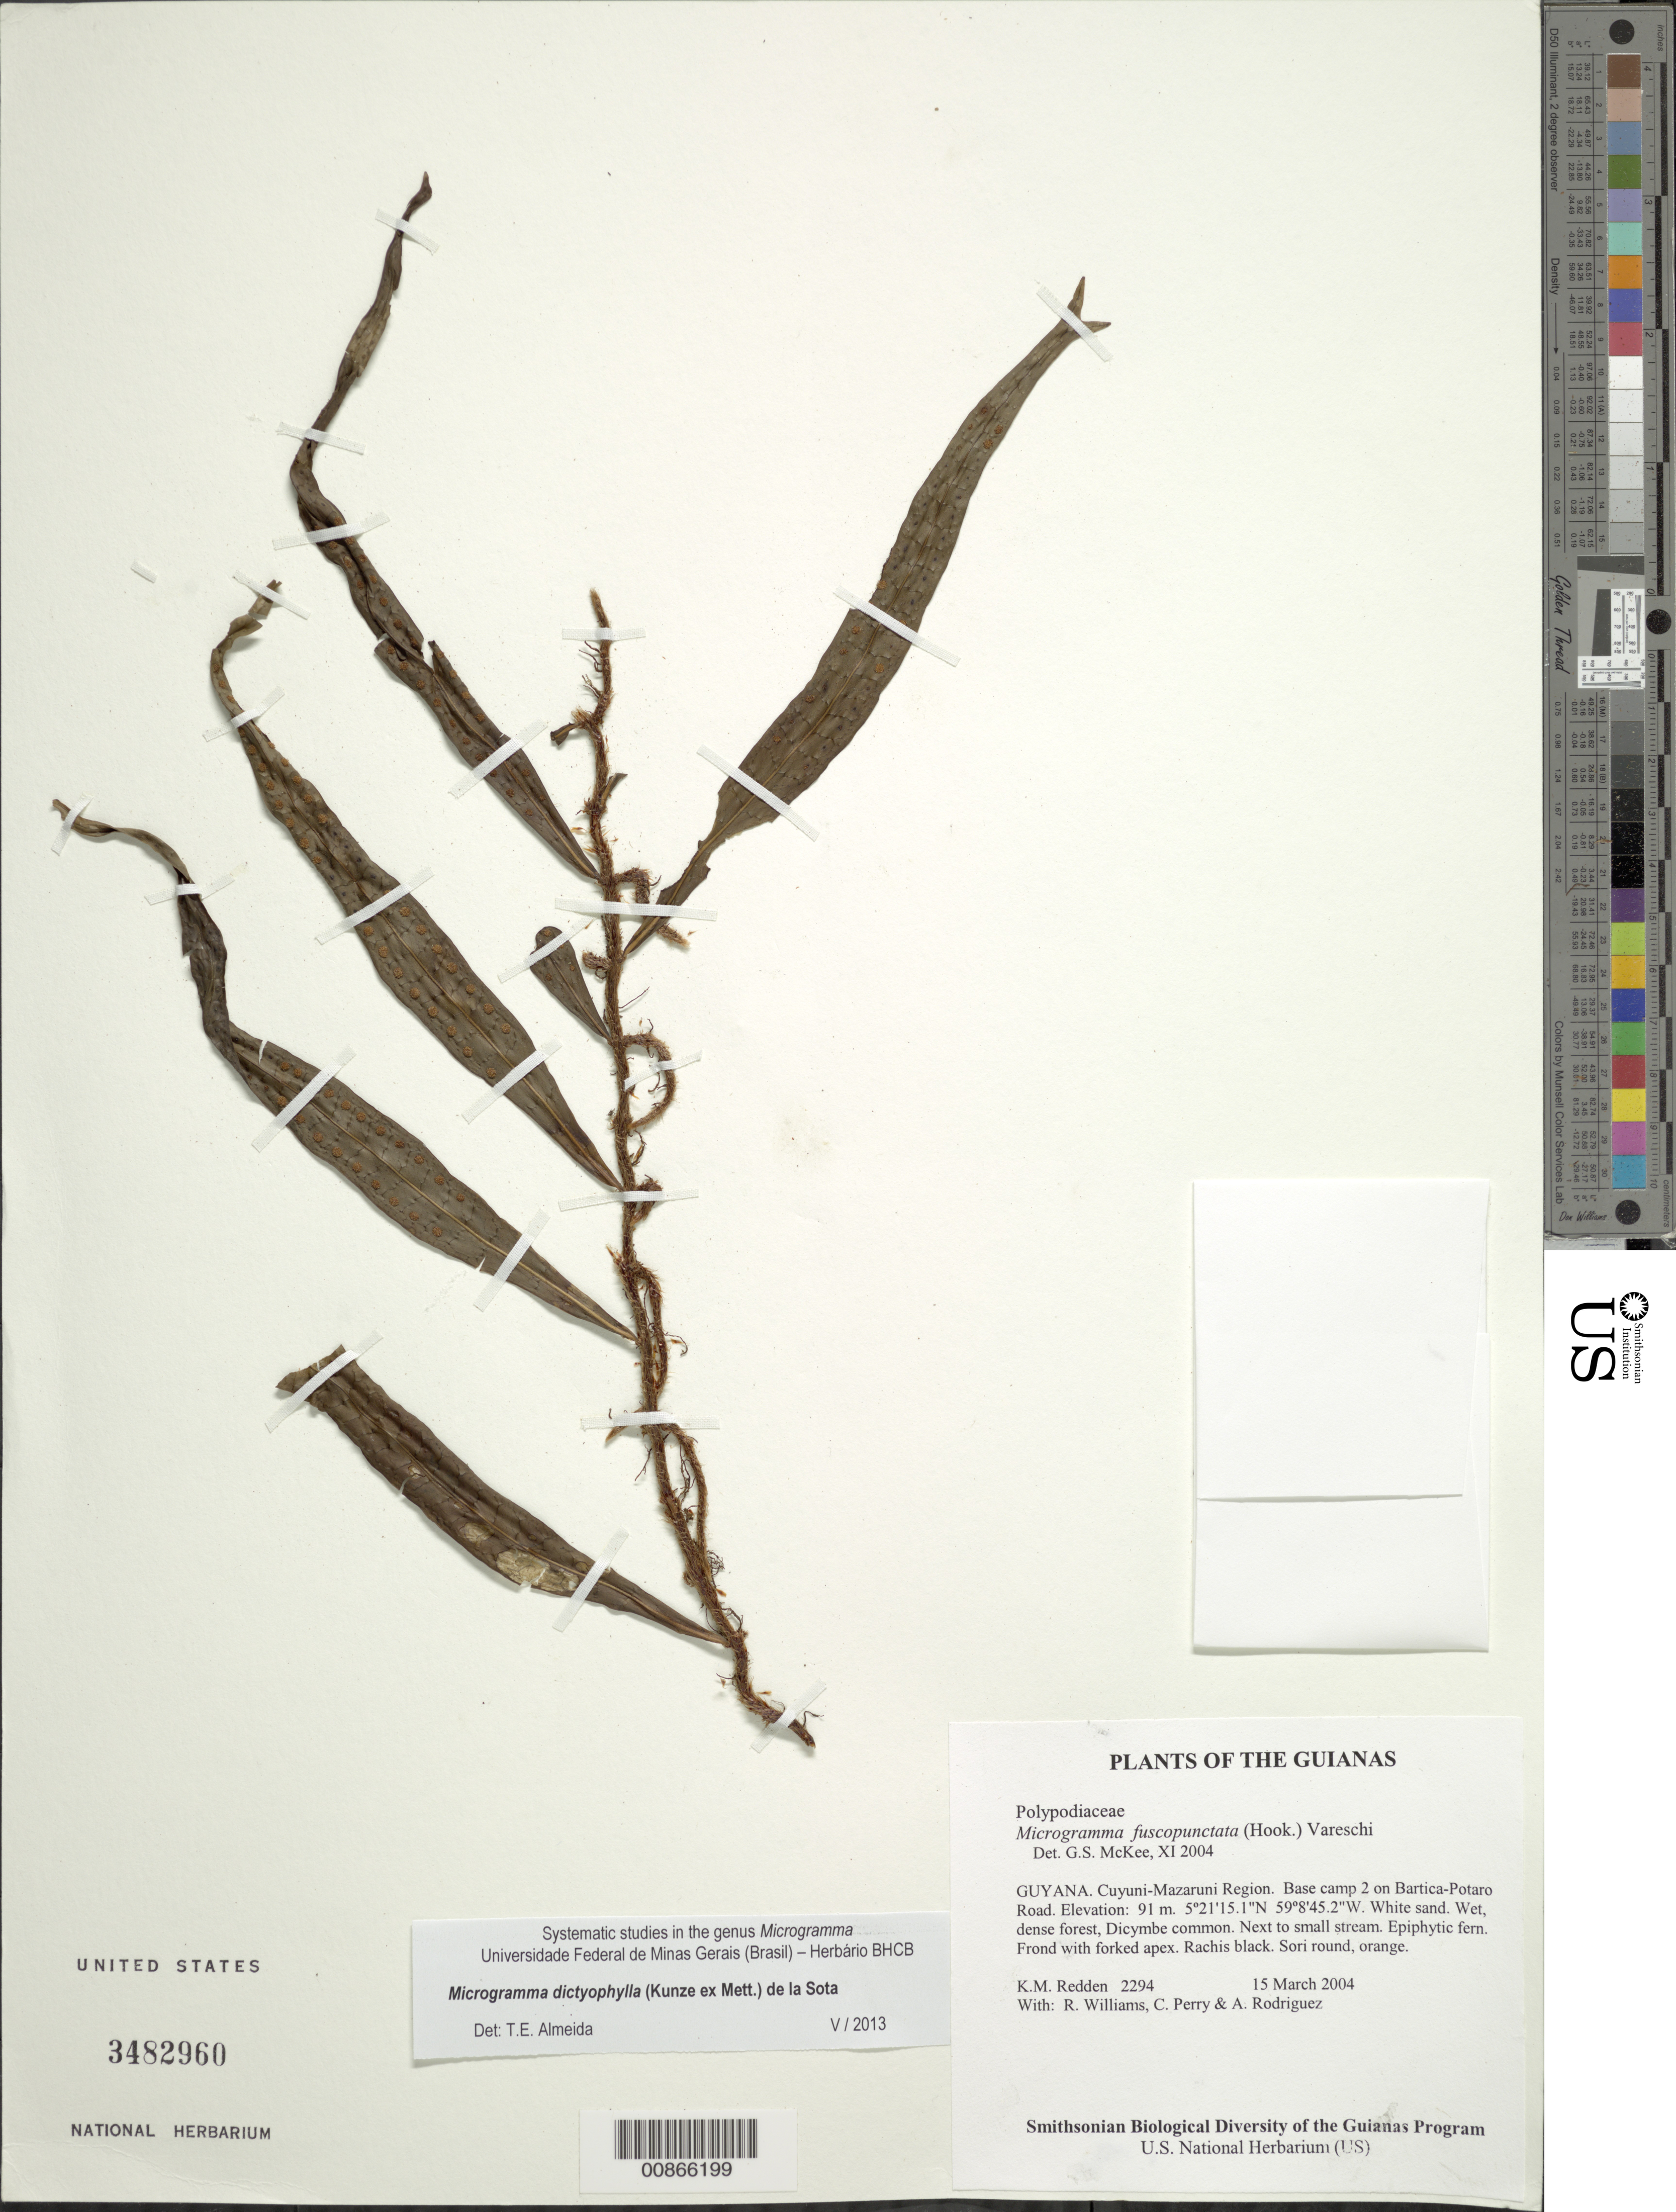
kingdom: Plantae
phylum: Tracheophyta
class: Polypodiopsida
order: Polypodiales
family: Polypodiaceae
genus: Microgramma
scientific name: Microgramma dictyophylla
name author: (Kunze ex Mett.) de la Sota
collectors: K. M. Redden, R. Williams, C. Perry & A. Rodriguez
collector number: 2294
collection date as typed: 15 March 2004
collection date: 2004-03-15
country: Guyana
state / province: Cuyuni-Mazaruni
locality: Base camp 2 on Bartica-Potaro Road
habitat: White sand. Wet, dense forest, Dicymbe common. Next to small stream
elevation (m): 91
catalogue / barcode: US 3482960